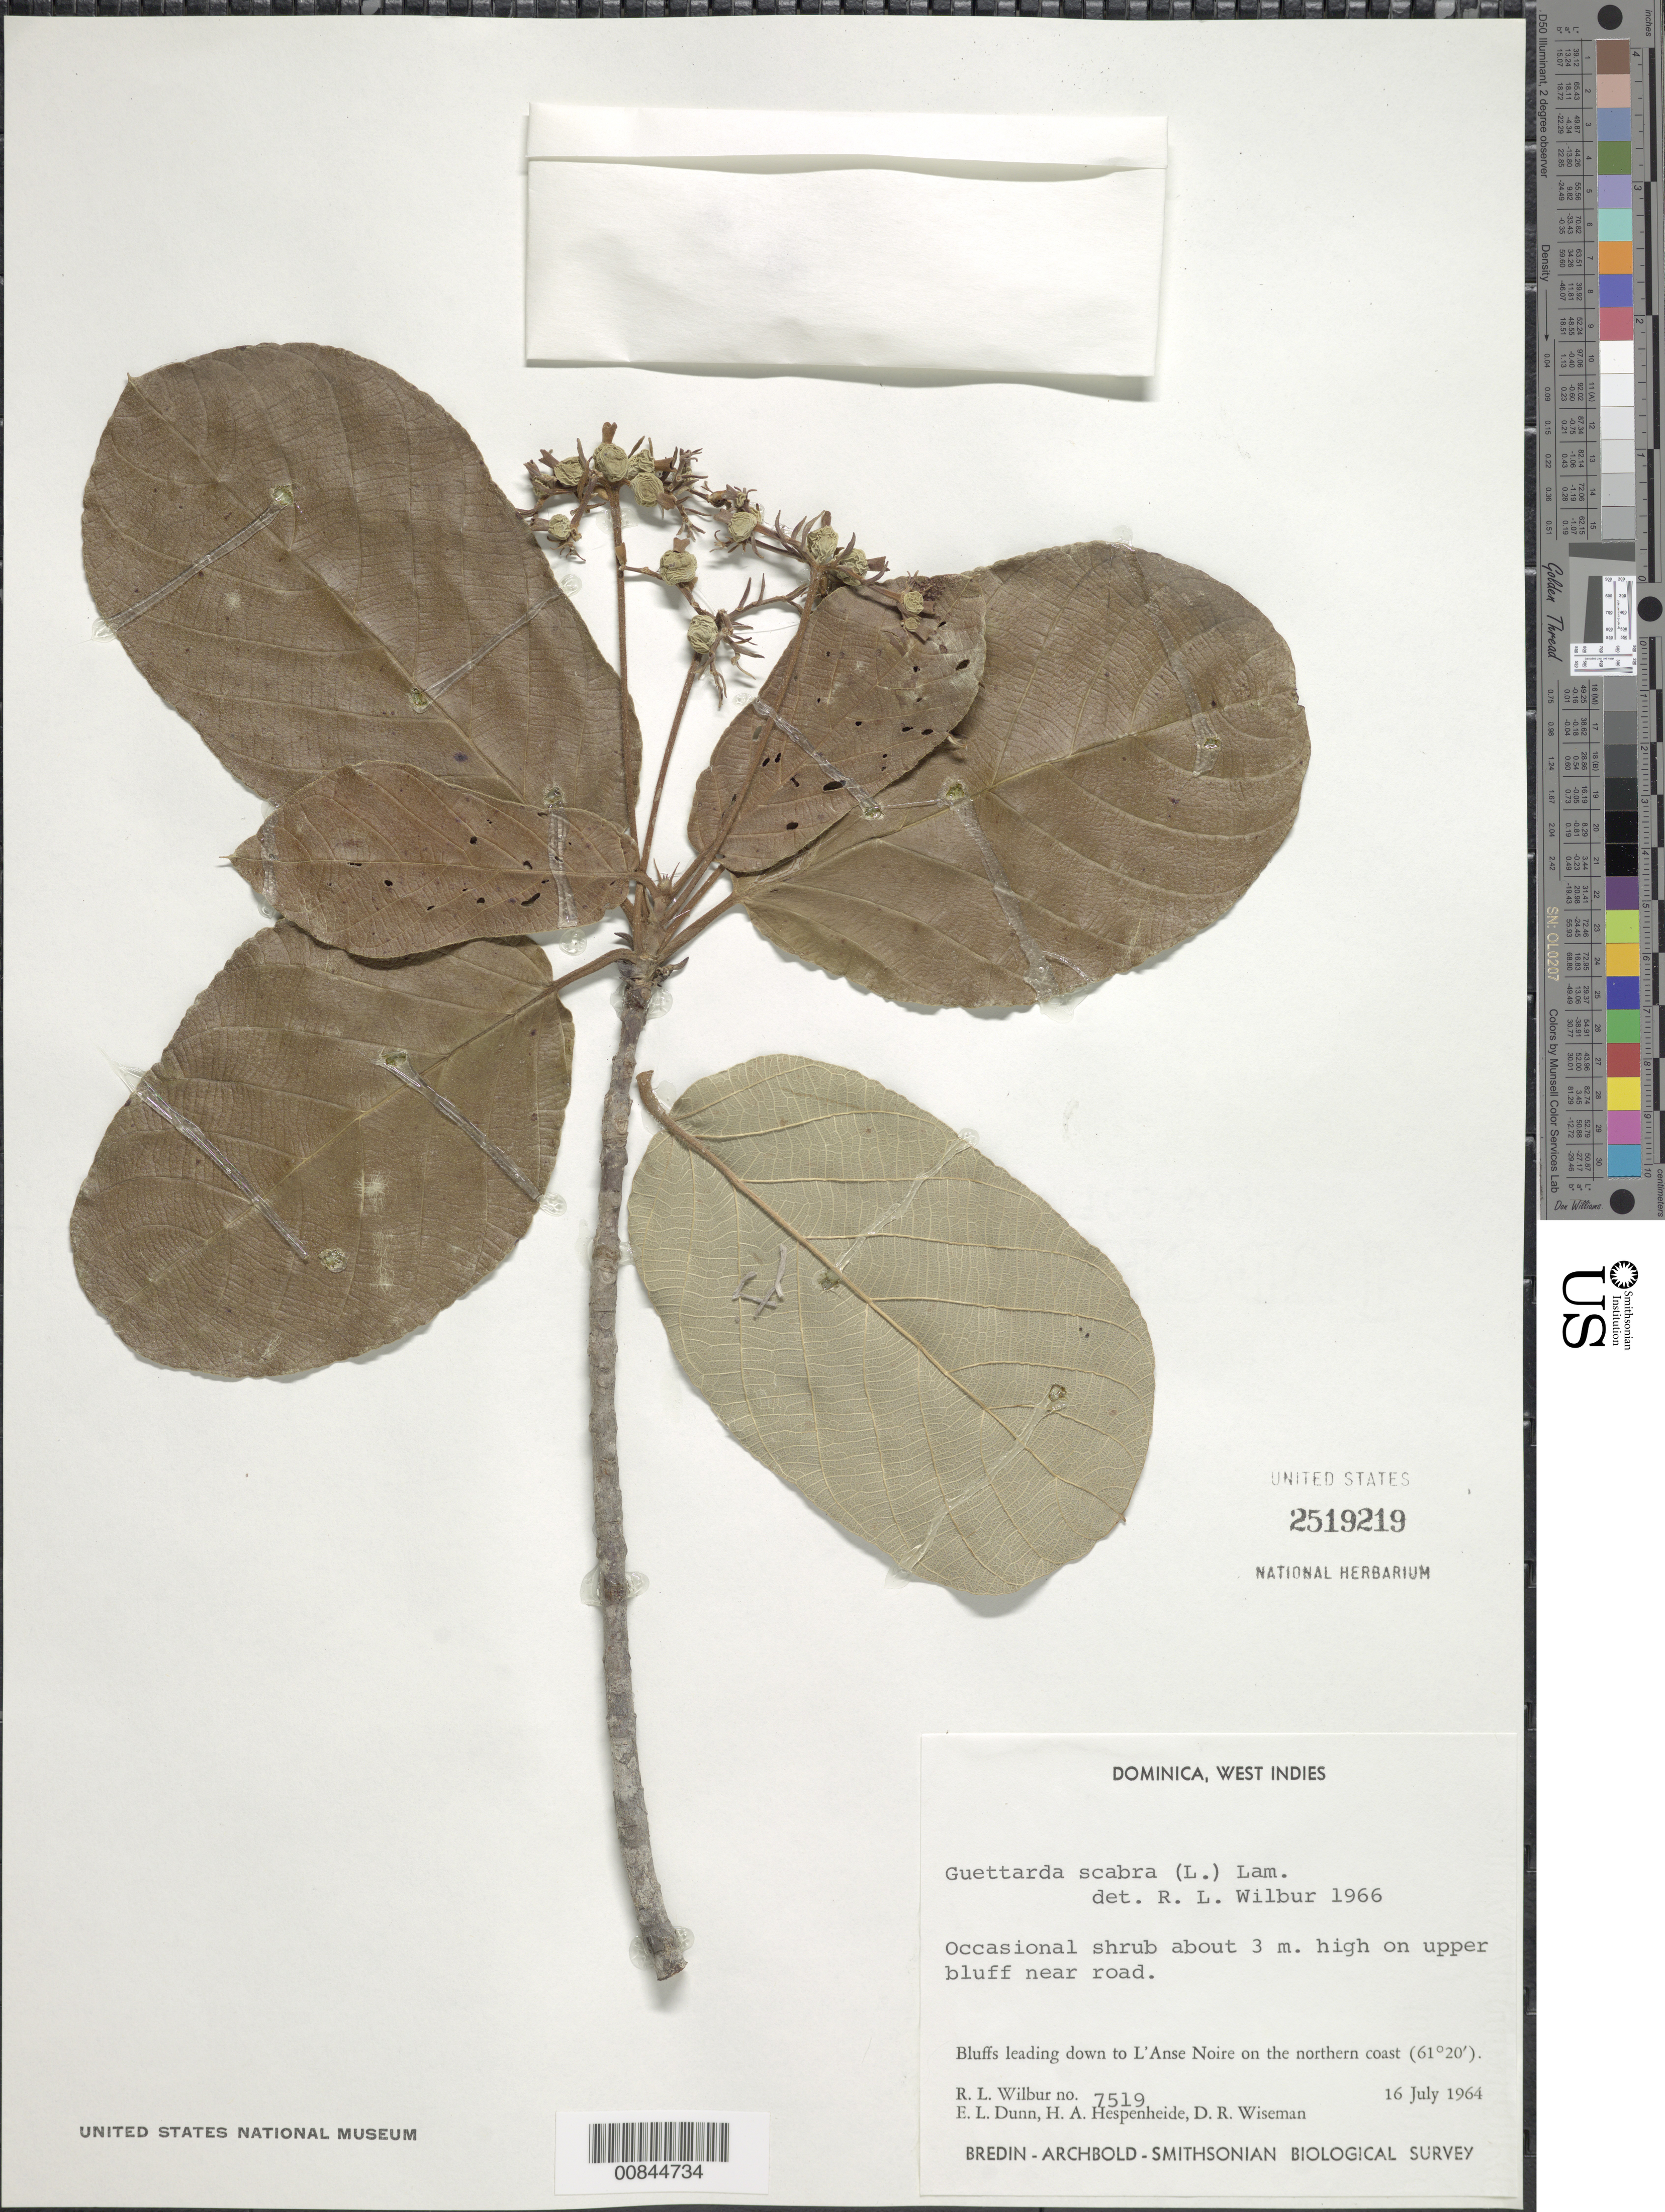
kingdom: Plantae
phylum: Tracheophyta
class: Magnoliopsida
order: Gentianales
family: Rubiaceae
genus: Guettarda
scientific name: Guettarda scabra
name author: (L.) Vent.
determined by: Wilbur, R. L.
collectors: R. L. Wilbur, E. Dunn, H. A. Hespenheide & D. R. Wiseman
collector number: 7519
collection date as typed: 16 Jul 1964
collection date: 1964-07-16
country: Dominica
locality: Bluffs leading down to l'Anse Noire on the northern coast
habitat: Upper coastal bluff near road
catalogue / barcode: US 2519219